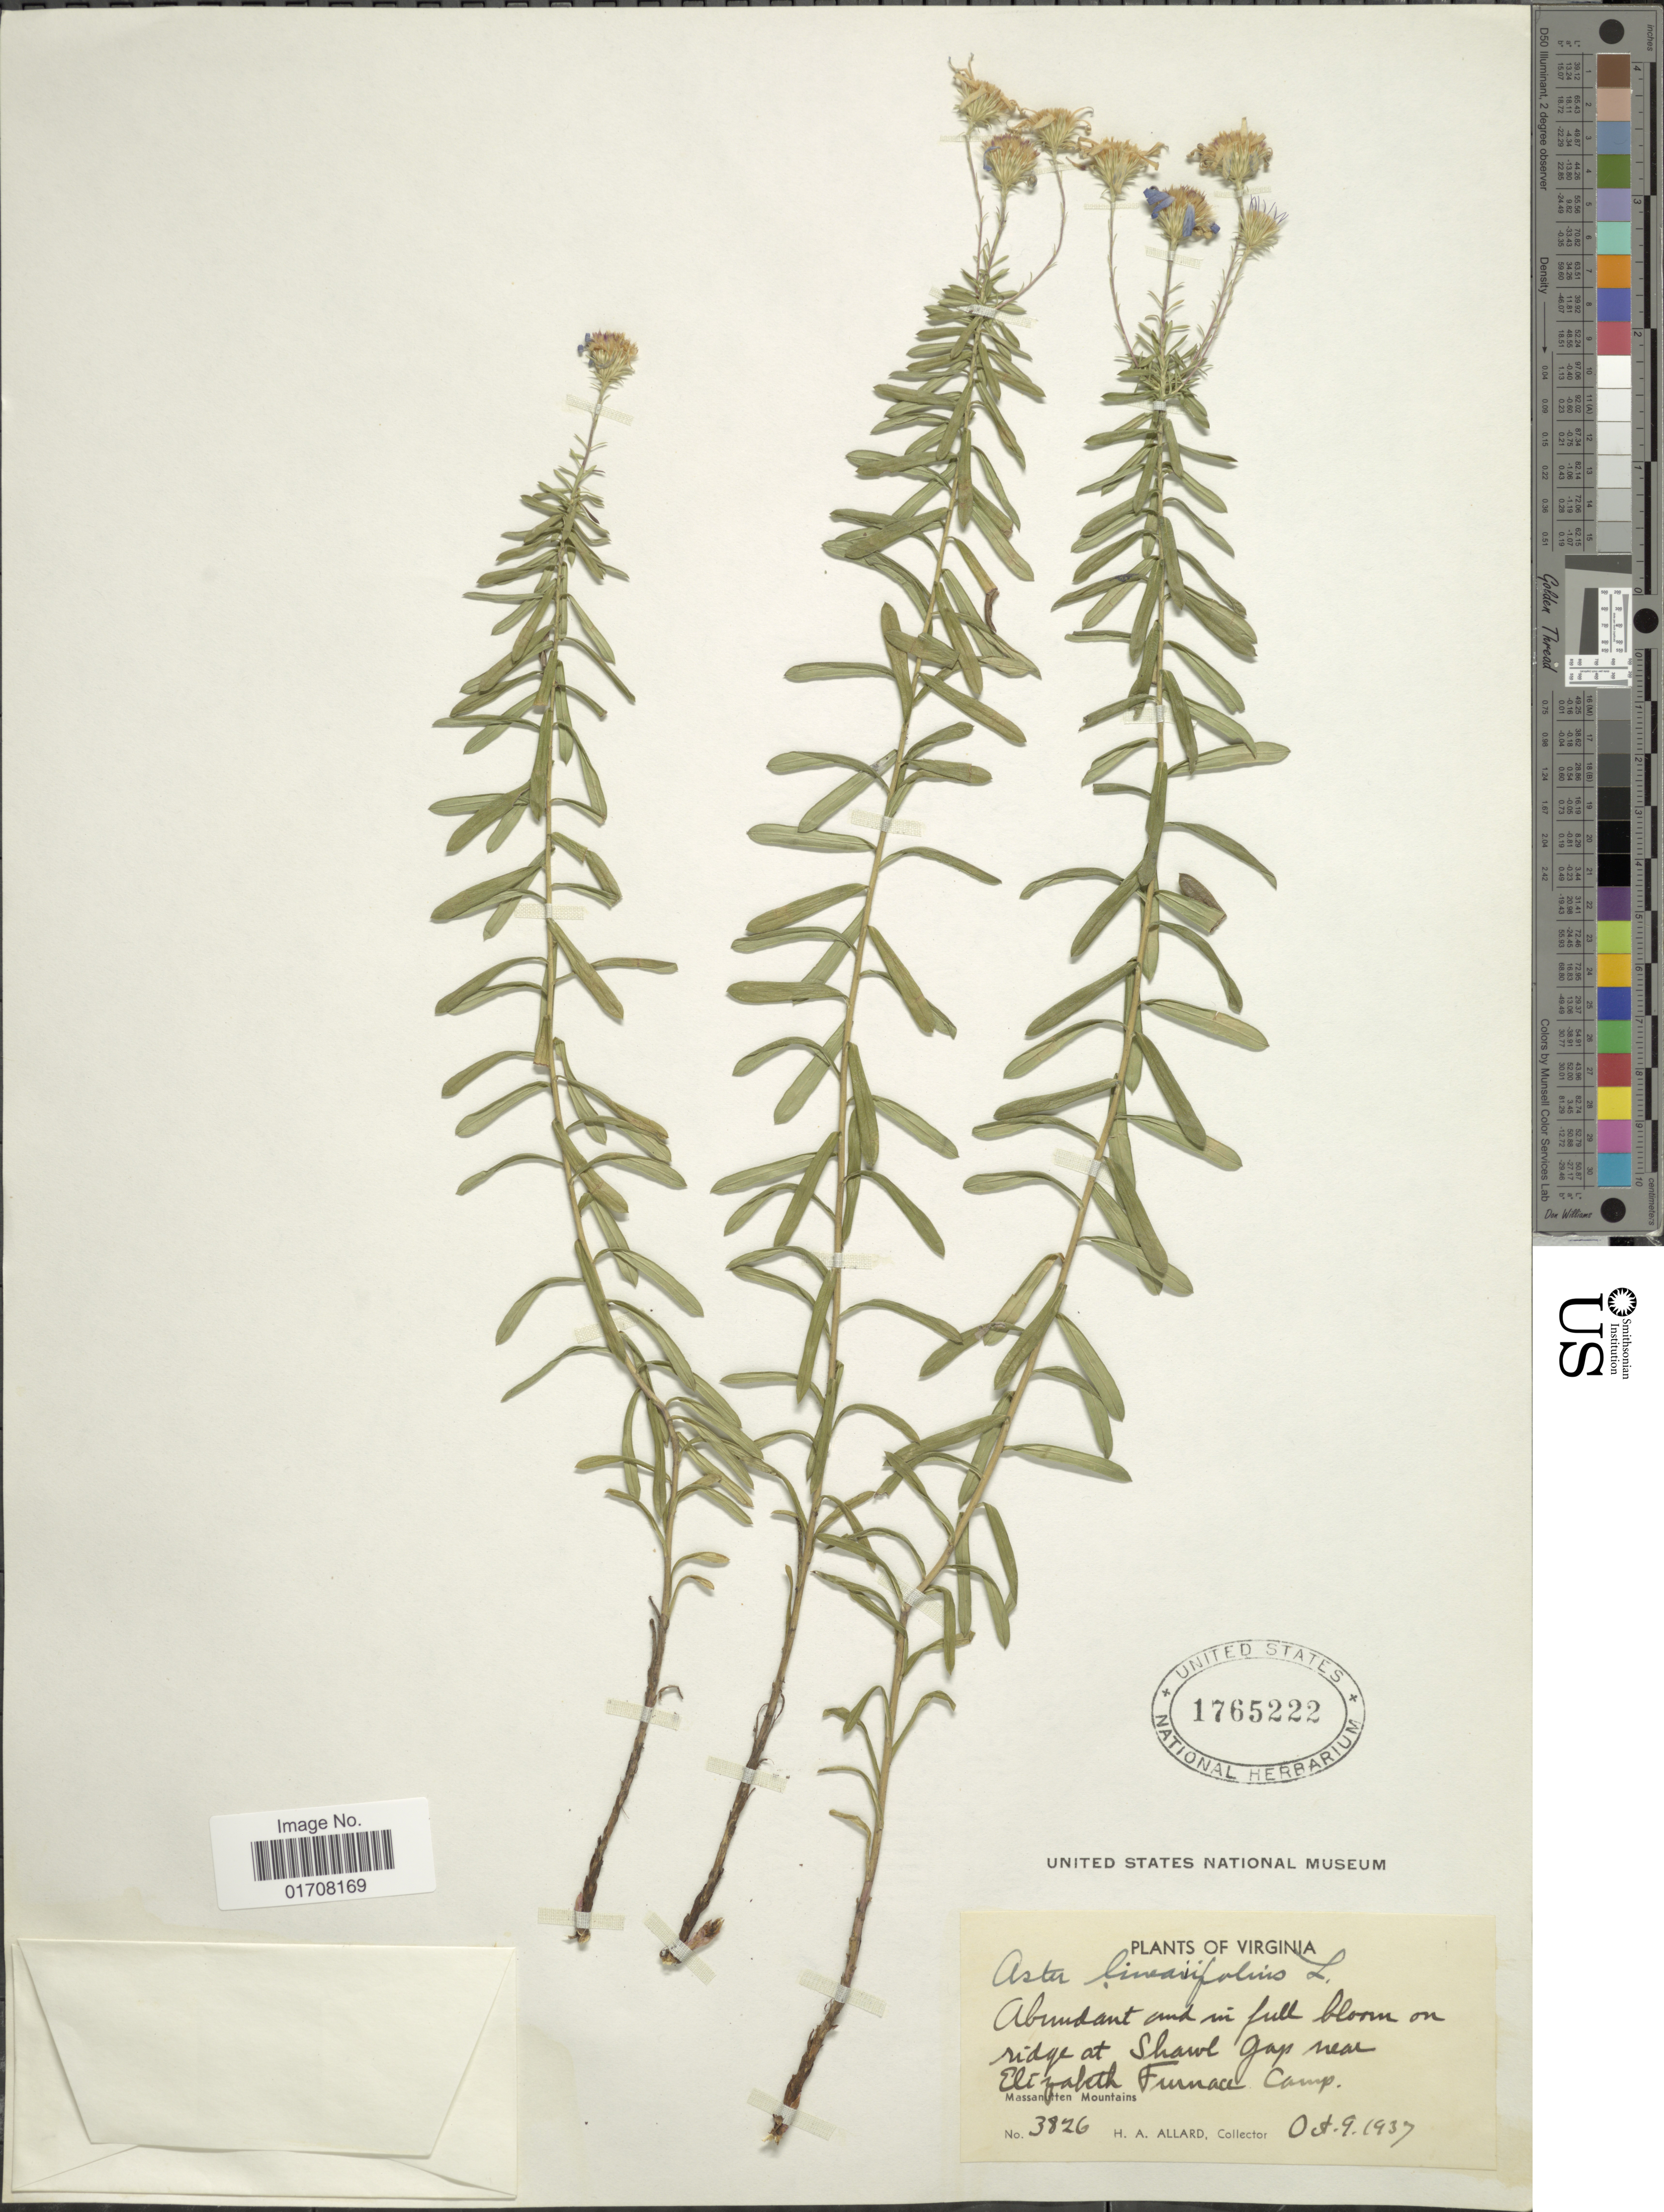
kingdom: Plantae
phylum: Tracheophyta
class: Magnoliopsida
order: Asterales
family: Asteraceae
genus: Ionactis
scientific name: Ionactis linariifolia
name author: (L.) Greene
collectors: H. A. Allard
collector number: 3826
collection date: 1937-10-09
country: United States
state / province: Virginia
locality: Ridge at Shawl Gap near Elizabeth Furnace Camp, Massanutten Mountains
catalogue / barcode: US 1765222